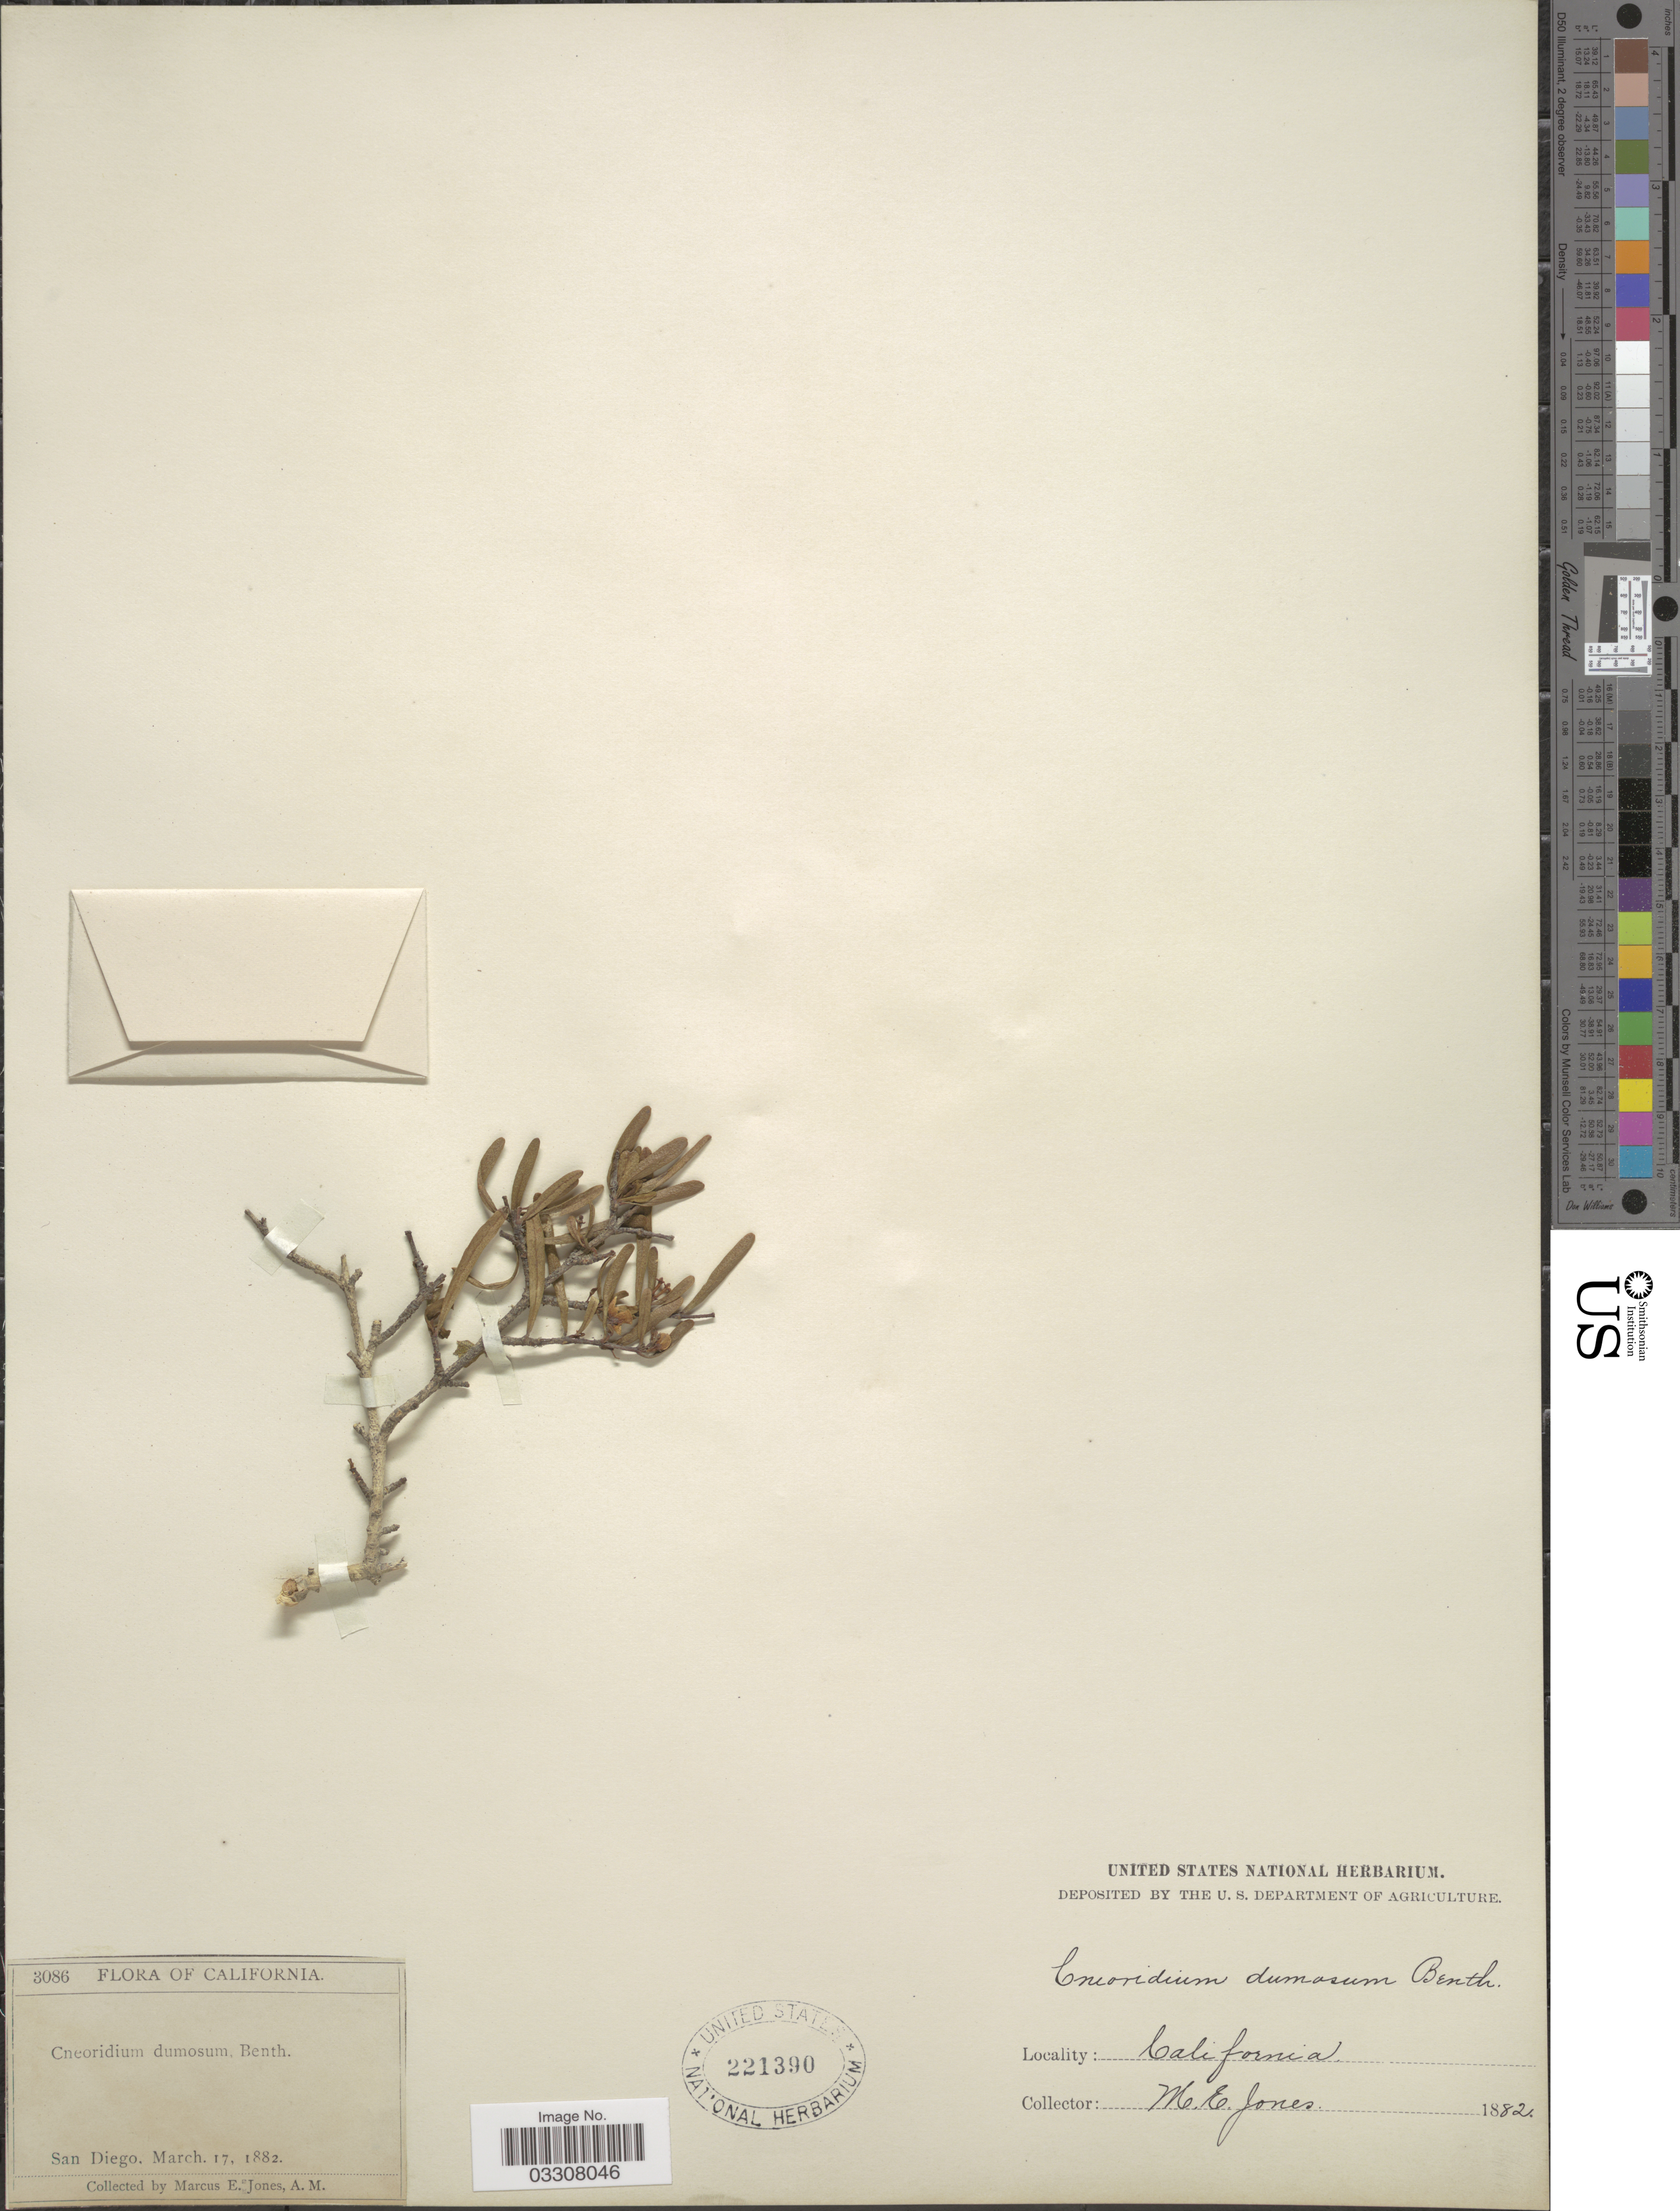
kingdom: Plantae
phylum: Tracheophyta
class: Magnoliopsida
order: Sapindales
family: Rutaceae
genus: Cneoridium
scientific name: Cneoridium dumosum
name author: (Nutt. ex Torr. & A. Gray) Hook. f. ex Baill.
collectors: M. E. Jones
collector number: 3086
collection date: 1882-03-17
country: United States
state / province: California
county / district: San Diego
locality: San Diego.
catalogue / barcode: US 221390